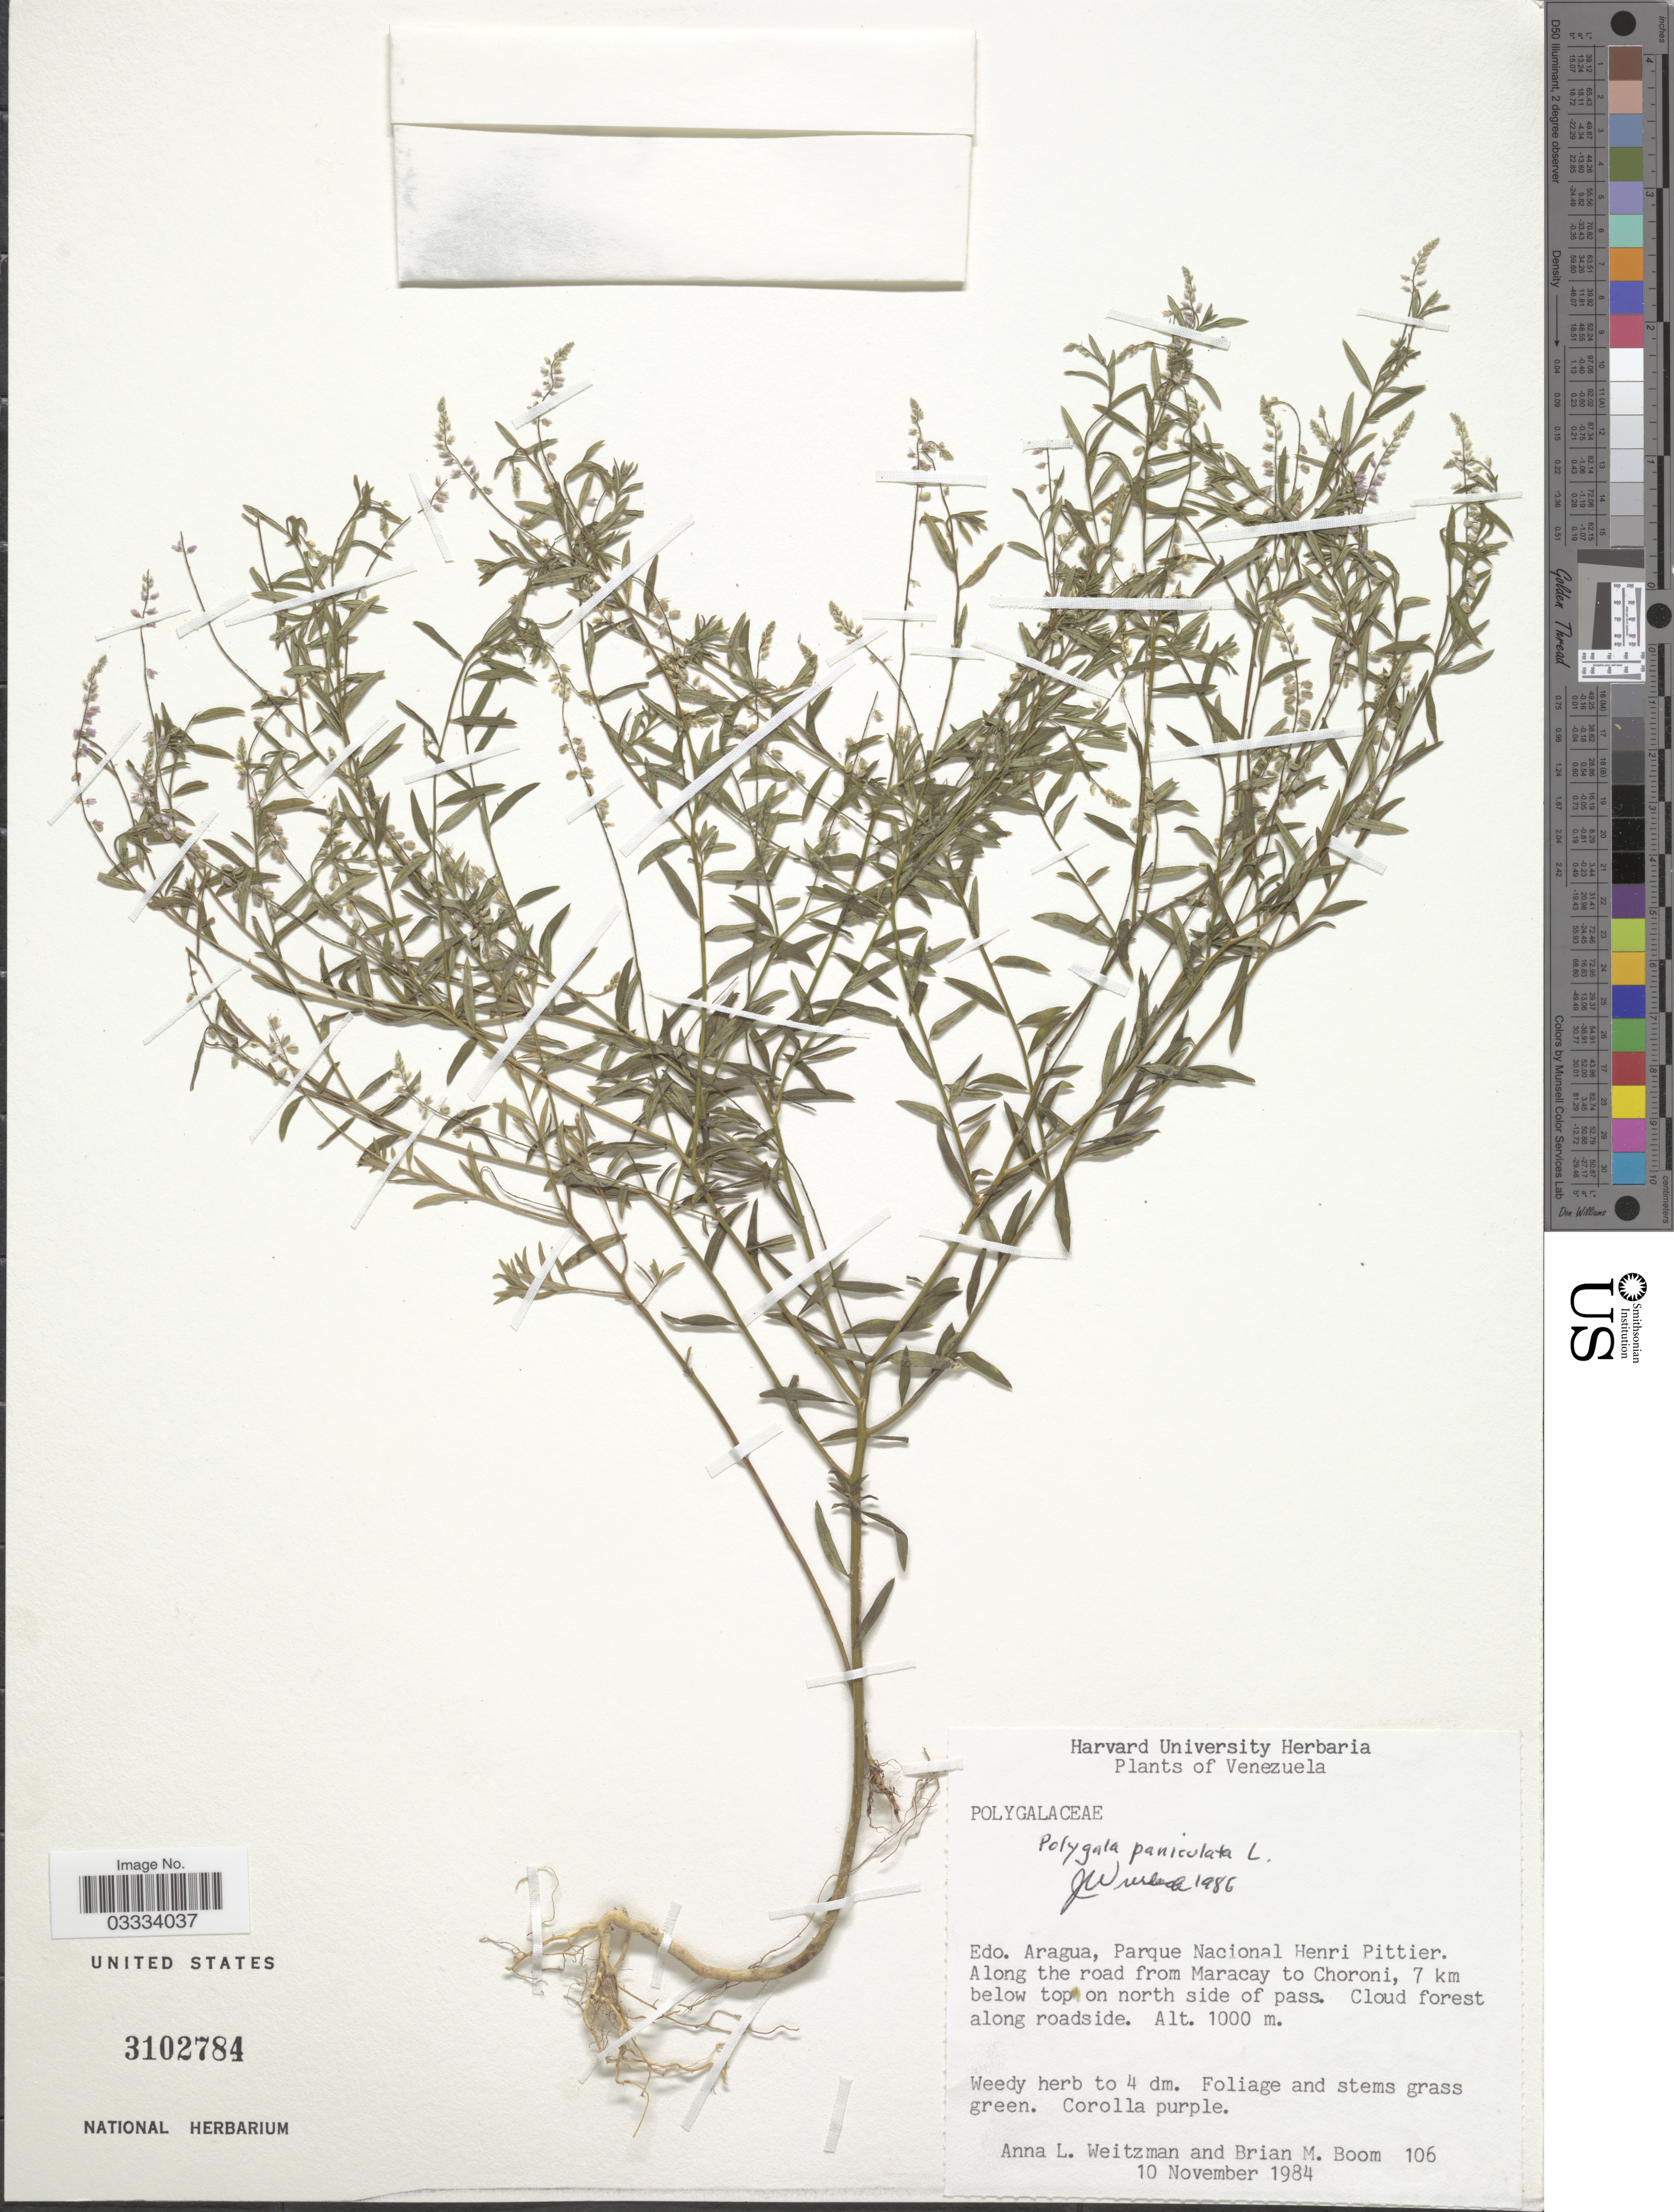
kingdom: Plantae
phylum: Tracheophyta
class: Magnoliopsida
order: Fabales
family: Polygalaceae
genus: Polygala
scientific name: Polygala paniculata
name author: L.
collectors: A. L. Weitzman & B. M. Boom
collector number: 106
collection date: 1984-11-10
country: Venezuela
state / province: Aragua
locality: Parque Nacional Henri Pittier. Along the road from Maracay to Choroni, 7 km below top on north side of pass.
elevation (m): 1000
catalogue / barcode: US 3102784